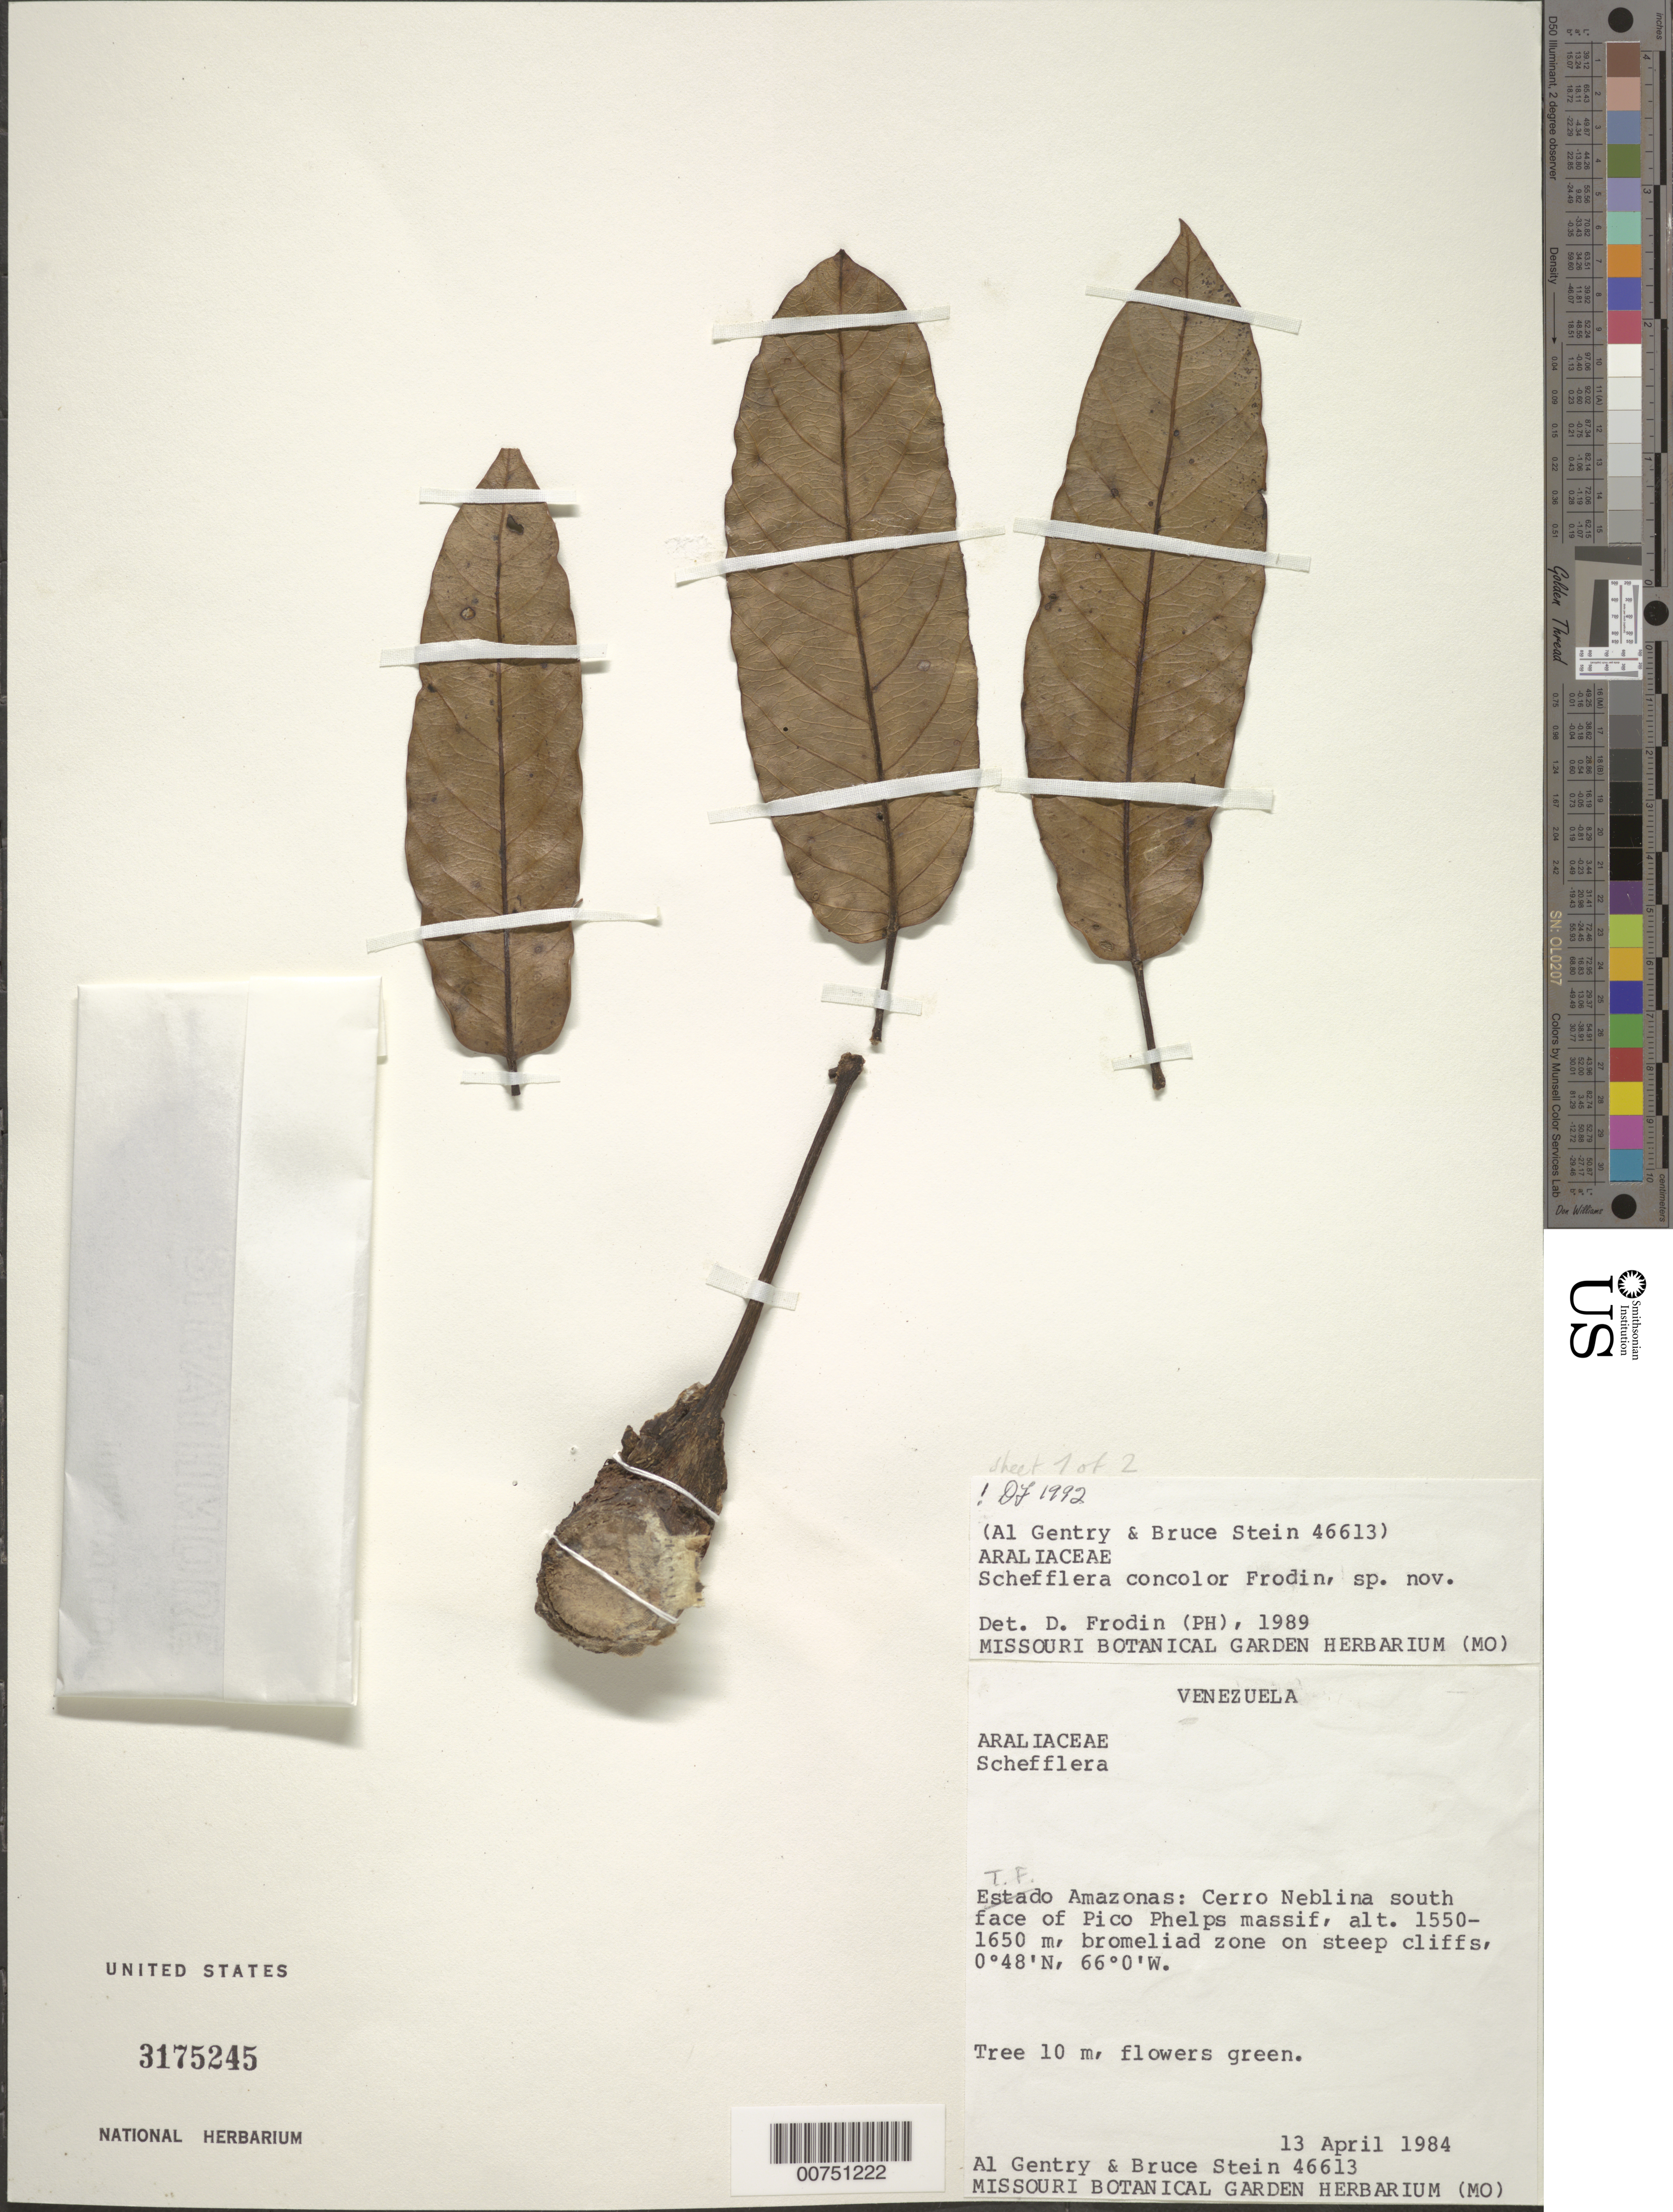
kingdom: Plantae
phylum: Tracheophyta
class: Magnoliopsida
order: Apiales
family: Araliaceae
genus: Schefflera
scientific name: Schefflera concolor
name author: Frodin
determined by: Fordin, D.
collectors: A. H. Gentry & B. Stein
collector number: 46613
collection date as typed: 13-Apr-84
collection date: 1984-04-13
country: Venezuela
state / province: Amazonas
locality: Río Negro, Cerro de La Neblina, S face of Pico Phelps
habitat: Bromeliad zone on steep cliffs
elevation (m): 1550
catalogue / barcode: US 3175245